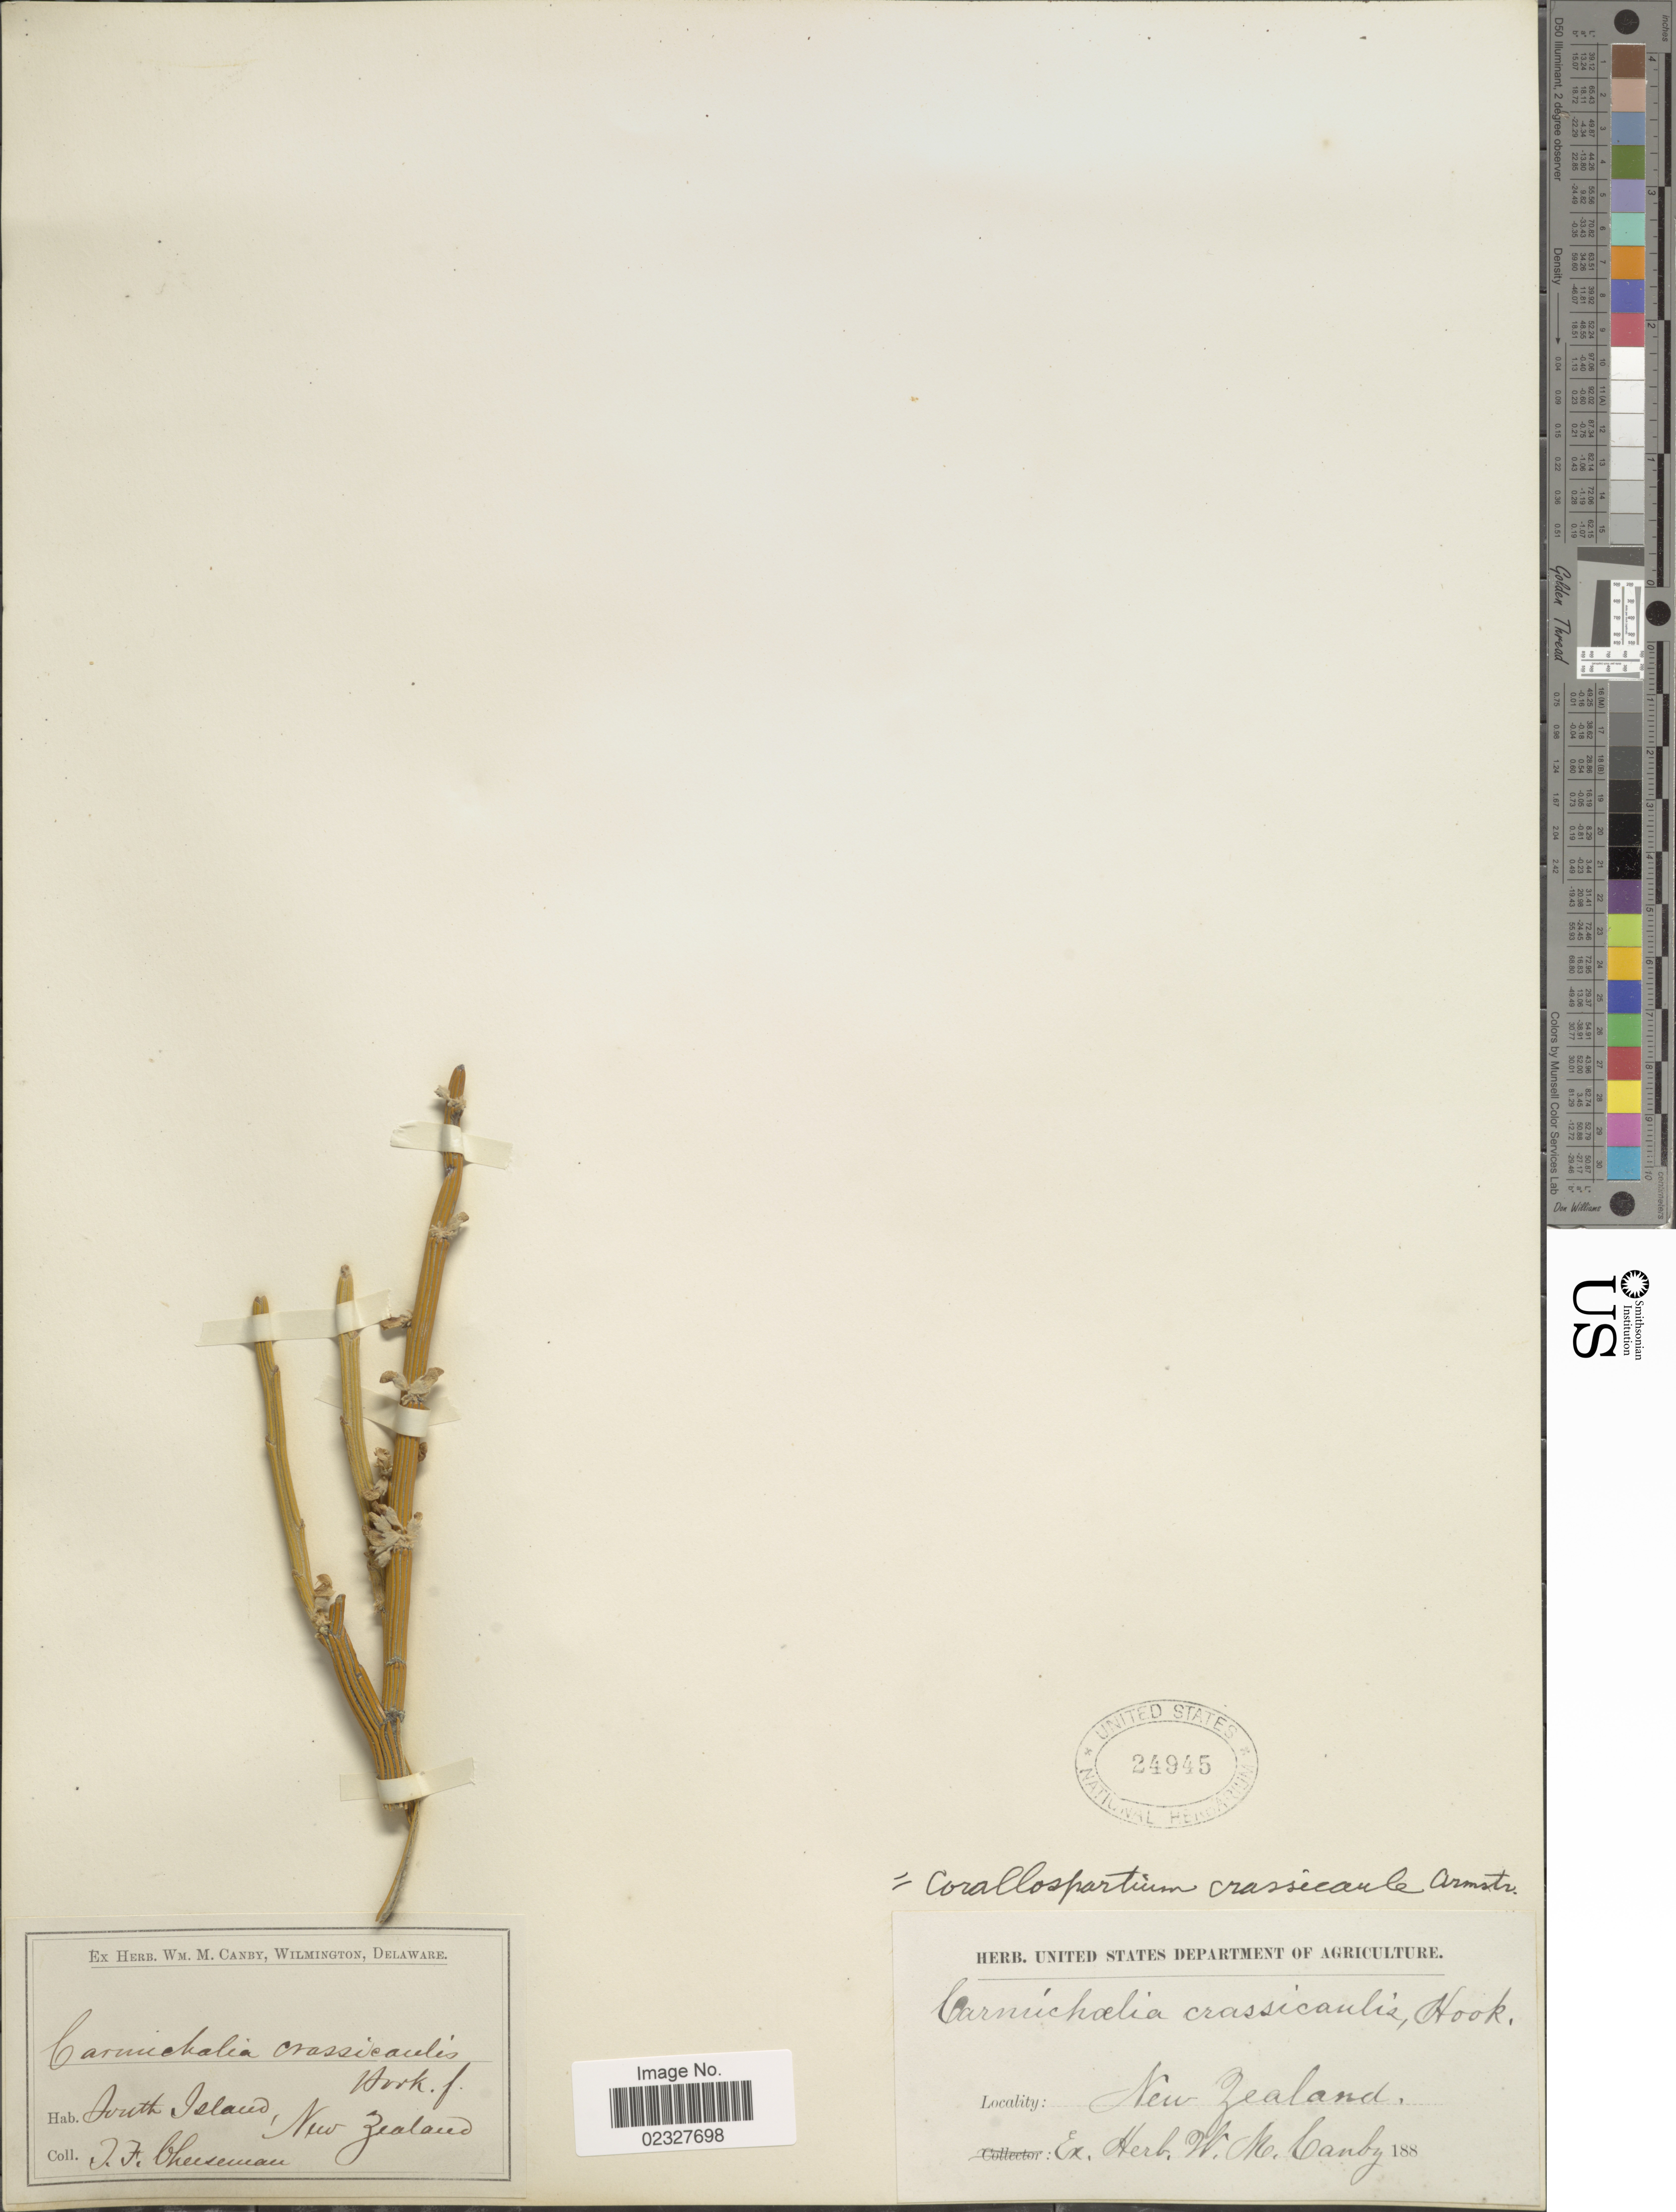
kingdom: Plantae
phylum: Tracheophyta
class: Magnoliopsida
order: Fabales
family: Fabaceae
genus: Carmichaelia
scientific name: Carmichaelia crassicaulis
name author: Hook. f.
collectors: T. F. Cheeseman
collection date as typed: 188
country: New Zealand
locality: South Island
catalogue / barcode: US 24945